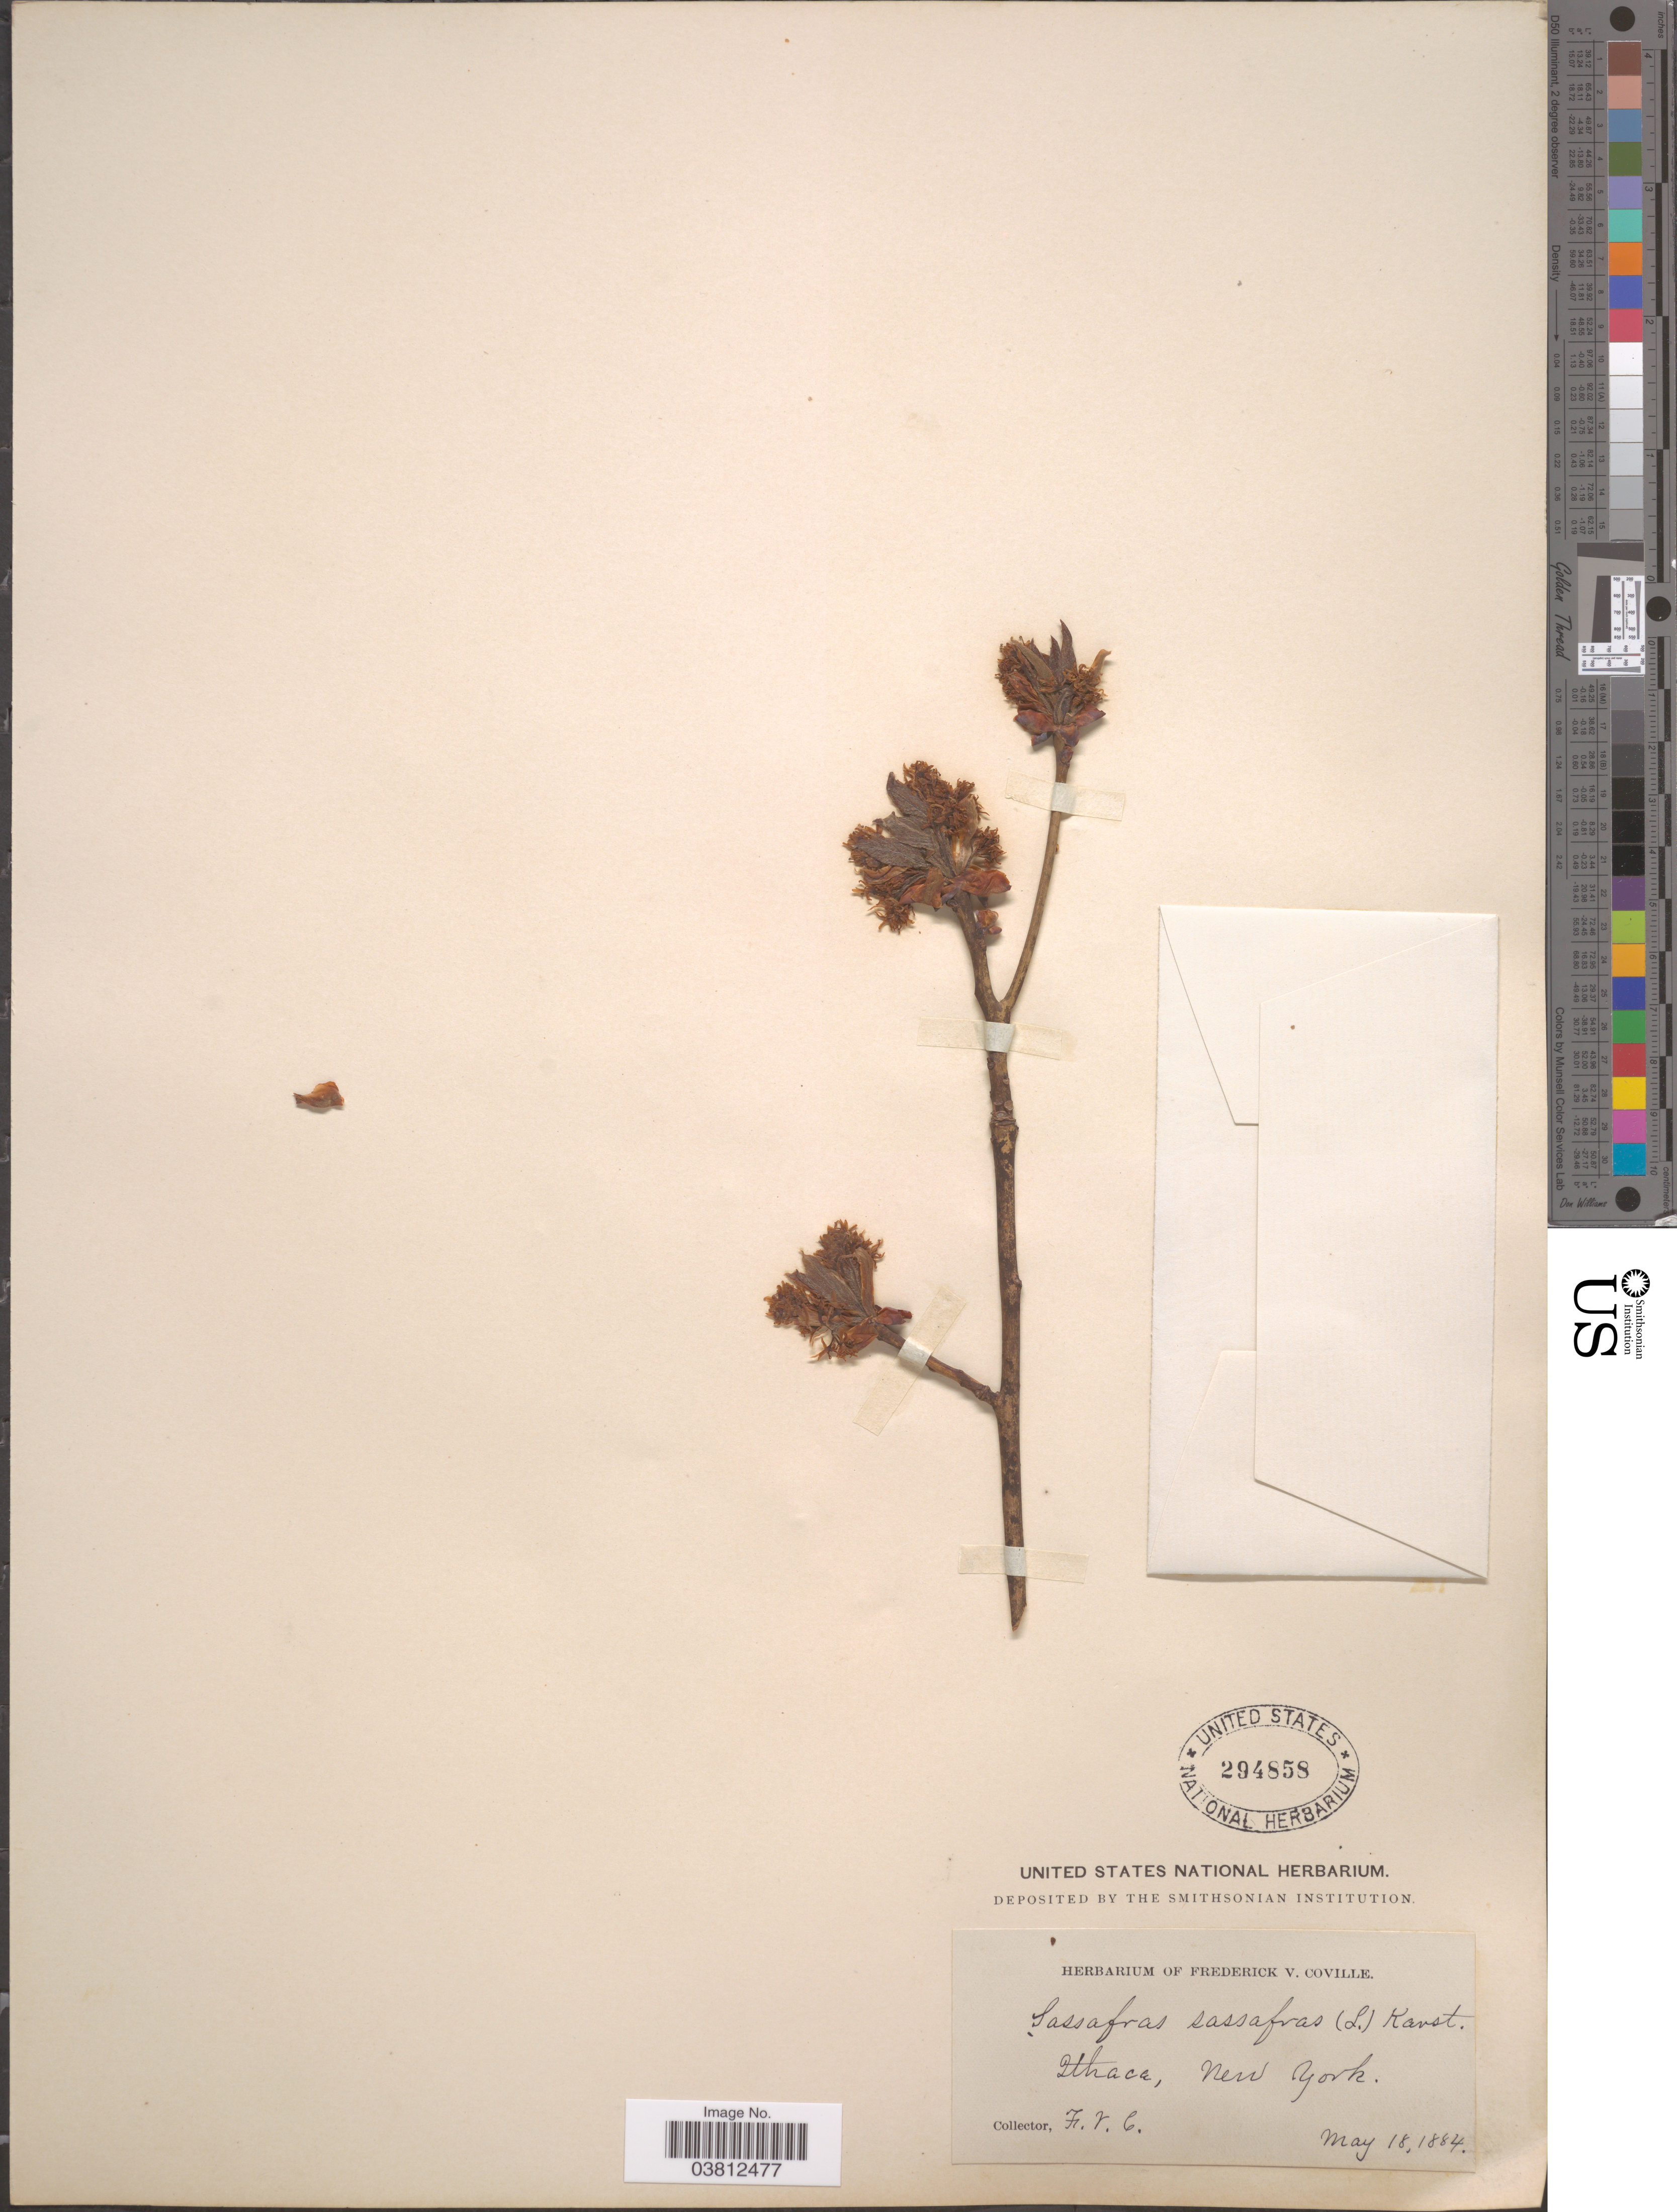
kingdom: Plantae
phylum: Tracheophyta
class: Magnoliopsida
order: Laurales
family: Lauraceae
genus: Sassafras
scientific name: Sassafras albidum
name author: (Nutt.) Nees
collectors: F. V. Coville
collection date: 1884-05-18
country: United States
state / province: New York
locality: Ithaca.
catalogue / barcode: US 294858